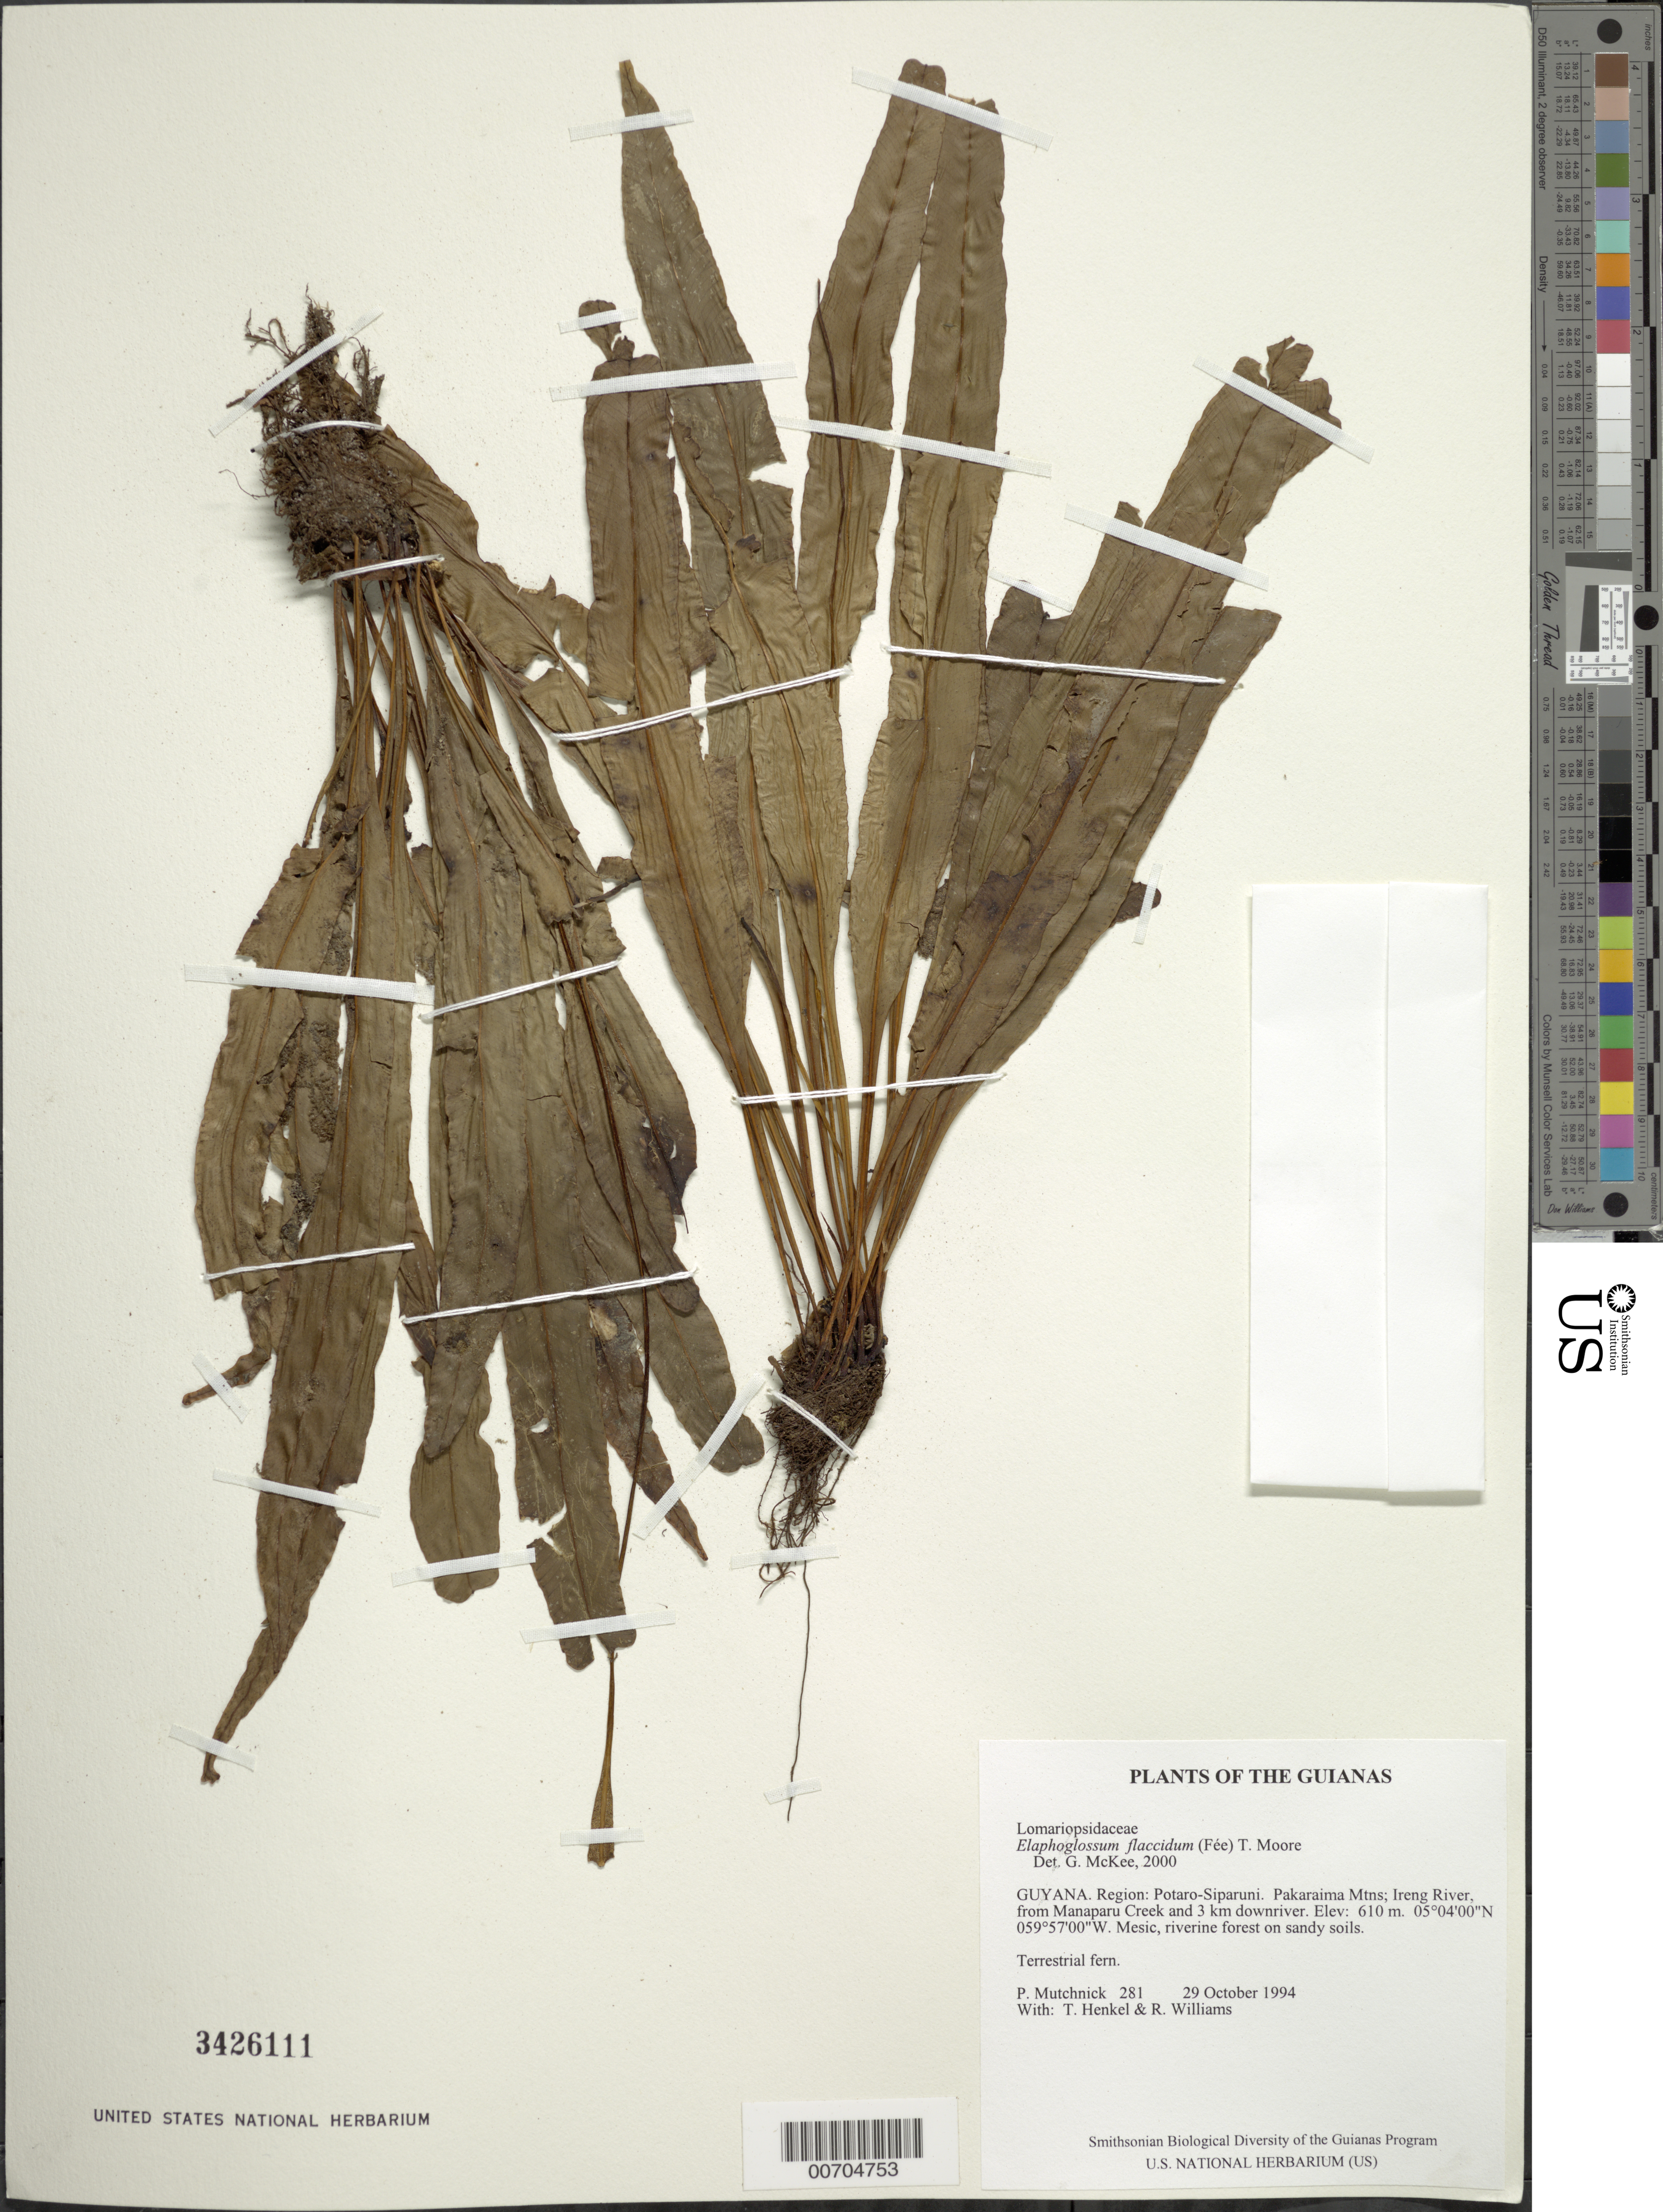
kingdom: Plantae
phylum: Tracheophyta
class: Polypodiopsida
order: Polypodiales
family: Dryopteridaceae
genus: Elaphoglossum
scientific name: Elaphoglossum flaccidum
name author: (Fée) T. Moore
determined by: McKee, G. S., (US), NMNH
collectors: P. Mutchnick, T. Henkel & R. Williams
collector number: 281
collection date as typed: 29 October 1994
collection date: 1994-10-29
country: Guyana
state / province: Potaro-Siparuni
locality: Pakaraima Mtns; Ireng River, from Manaparu Creek and 3 km downriver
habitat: Mesic, riverine forest on sandy soils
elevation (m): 610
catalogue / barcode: US 3426111